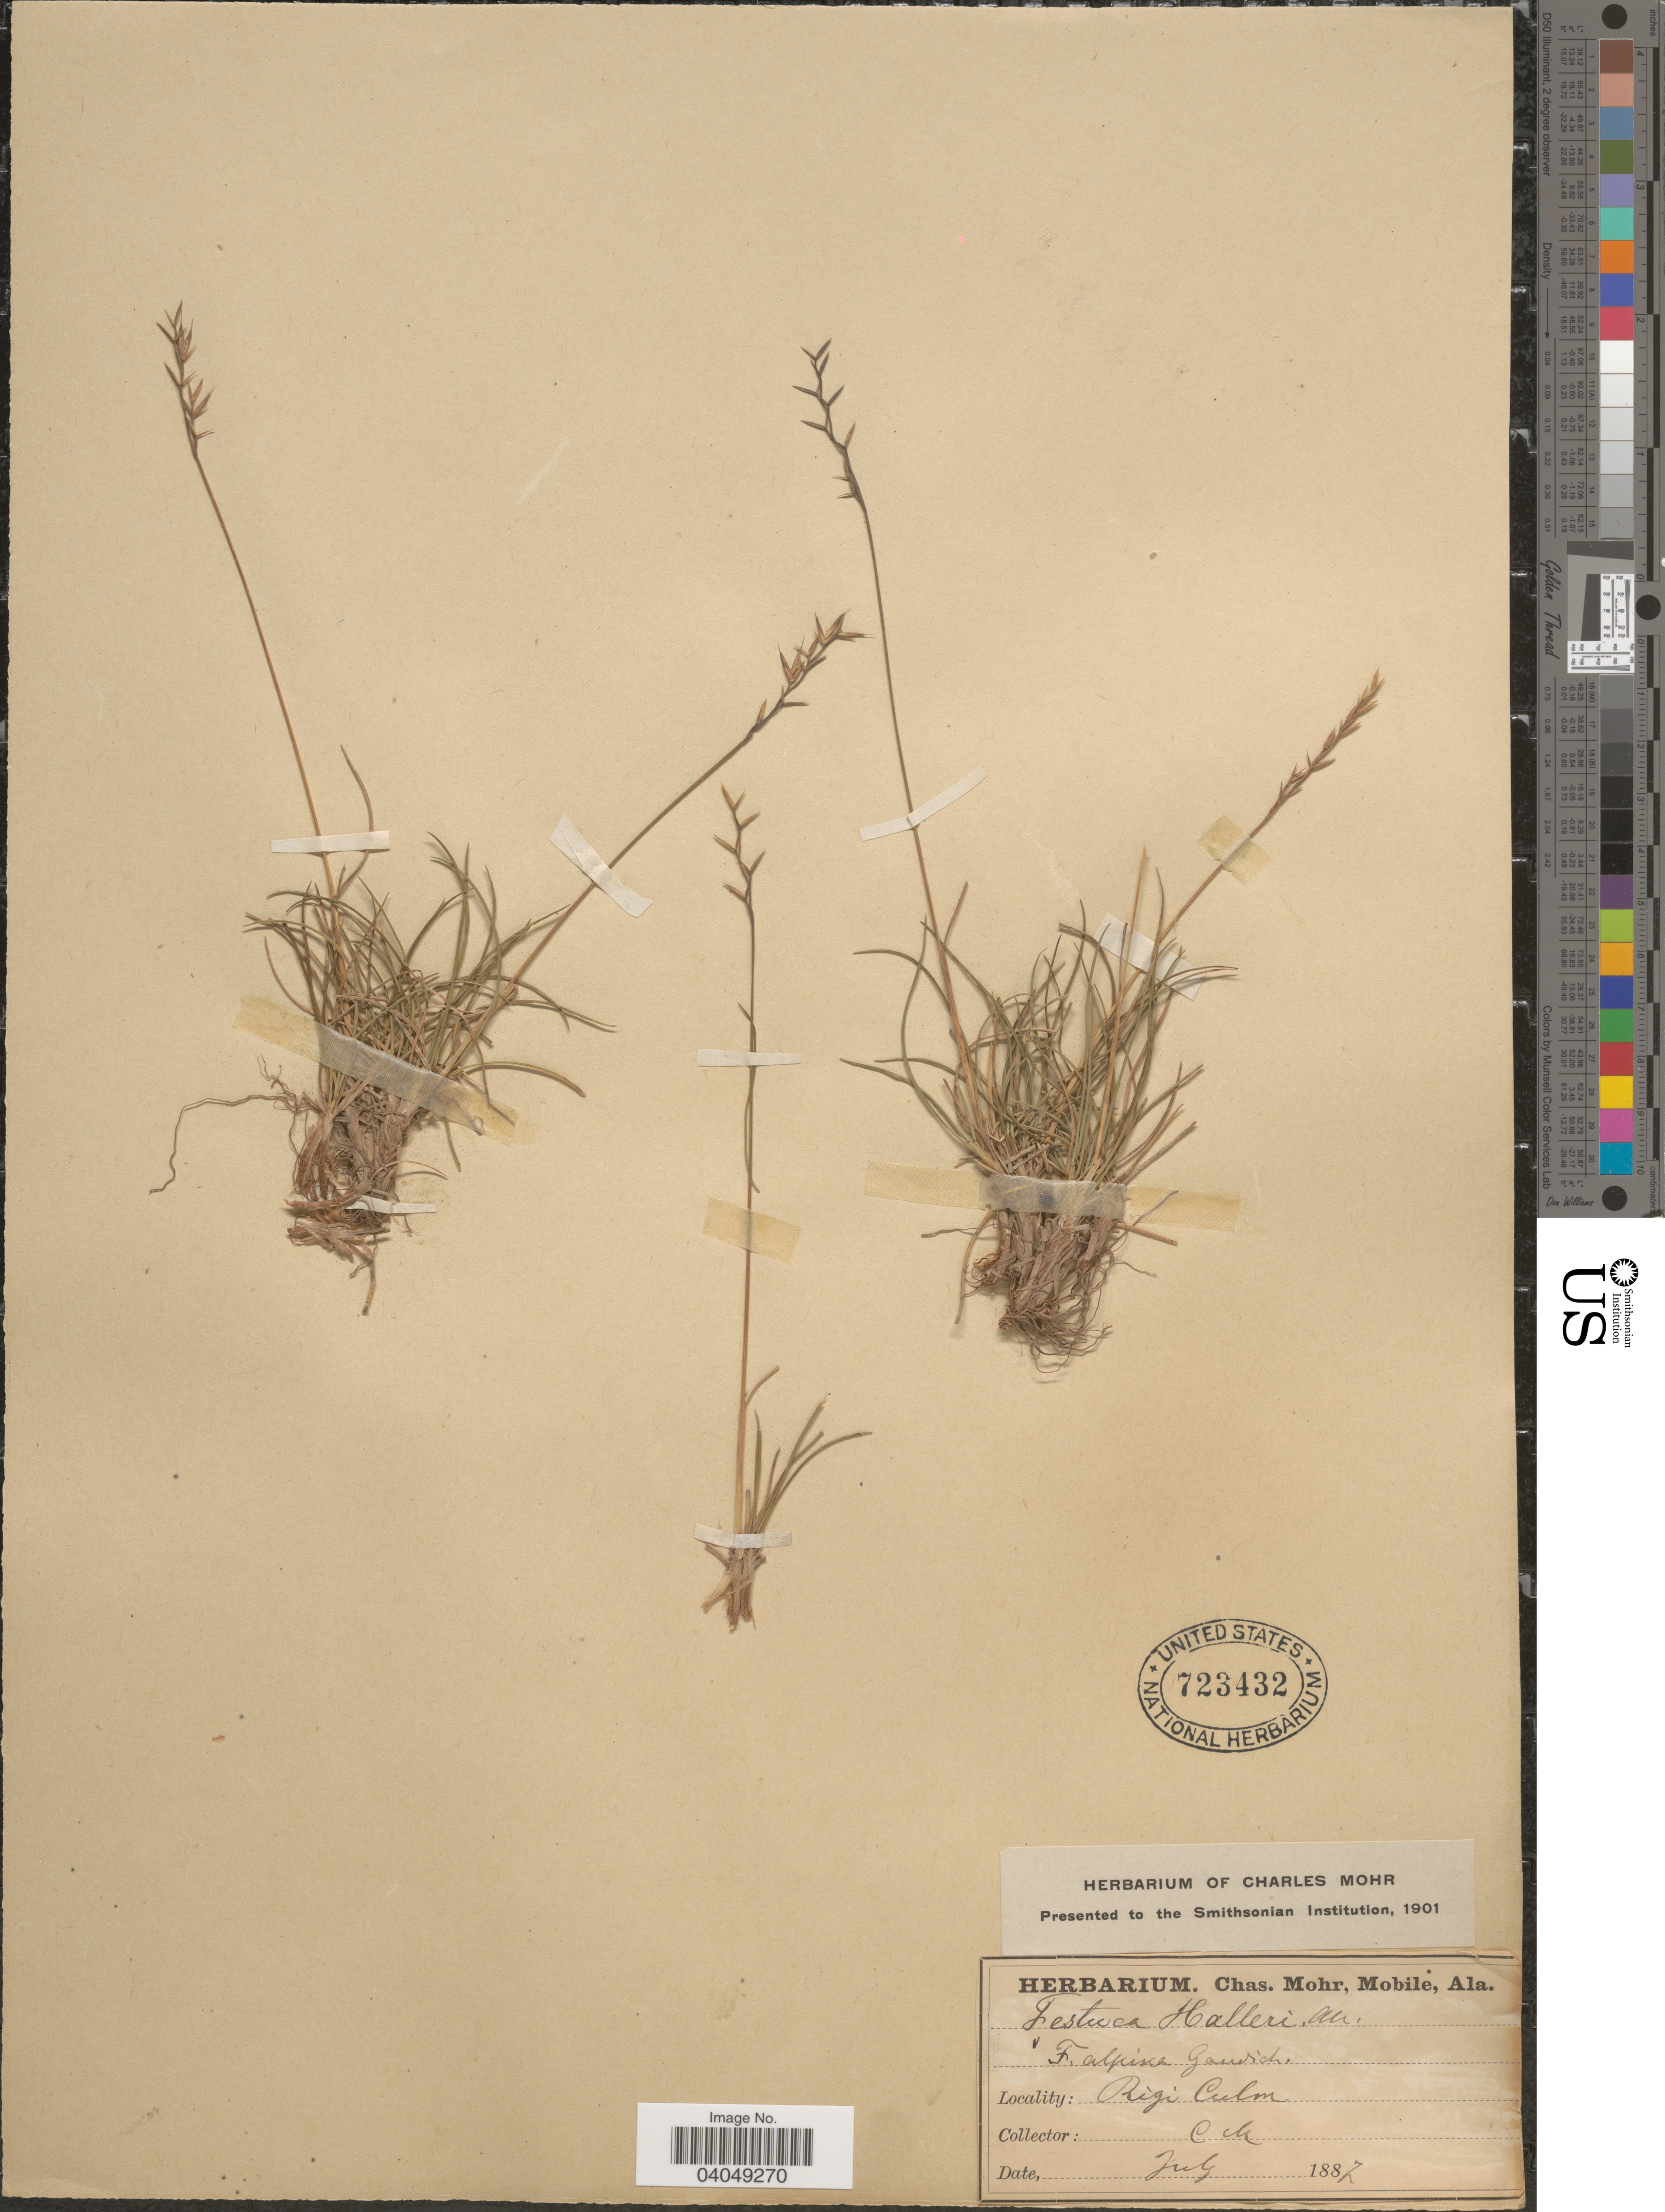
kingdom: Plantae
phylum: Tracheophyta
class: Liliopsida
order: Poales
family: Poaceae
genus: Festuca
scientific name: Festuca halleri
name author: All.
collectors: Mohr, C. T. (herbarium)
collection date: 1887-07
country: Switzerland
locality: Rigi Culm.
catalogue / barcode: US 723432